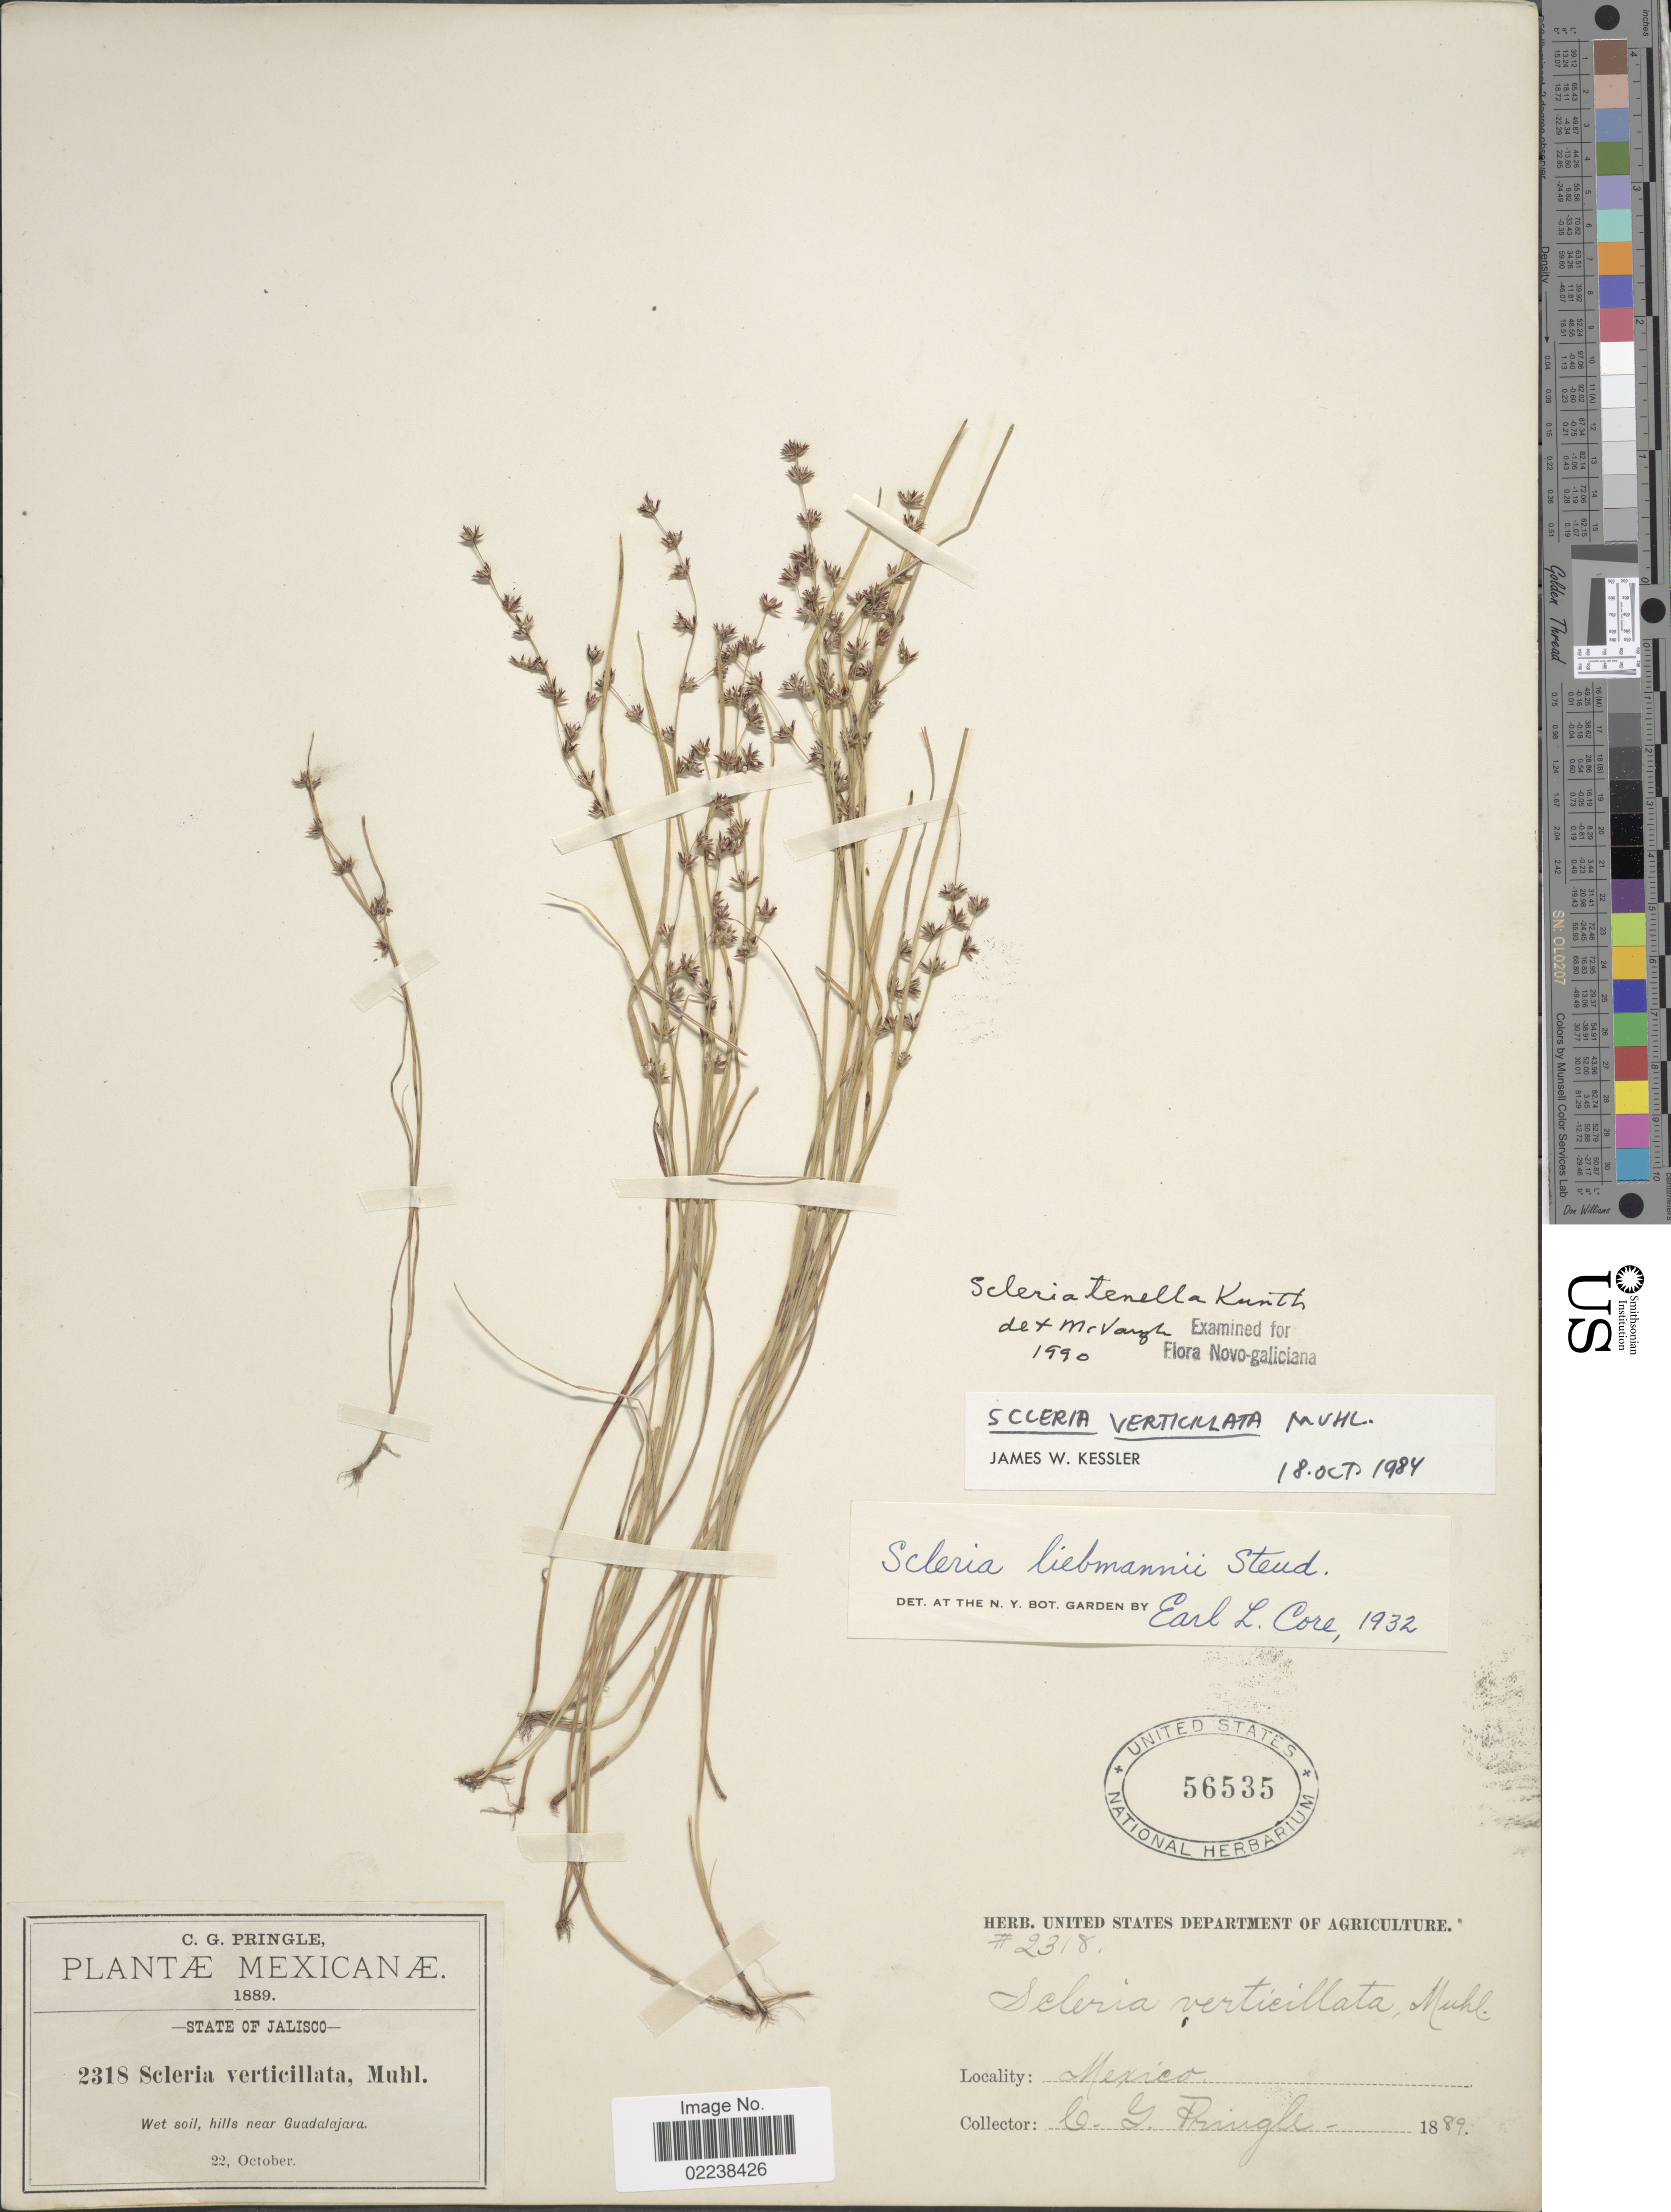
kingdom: Plantae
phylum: Tracheophyta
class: Liliopsida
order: Poales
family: Cyperaceae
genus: Scleria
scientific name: Scleria tenella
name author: Kunth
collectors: C. G. Pringle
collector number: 2318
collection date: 1889-10-22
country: Mexico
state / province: Jalisco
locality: Hills near Guadalajara.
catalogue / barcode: US 56535